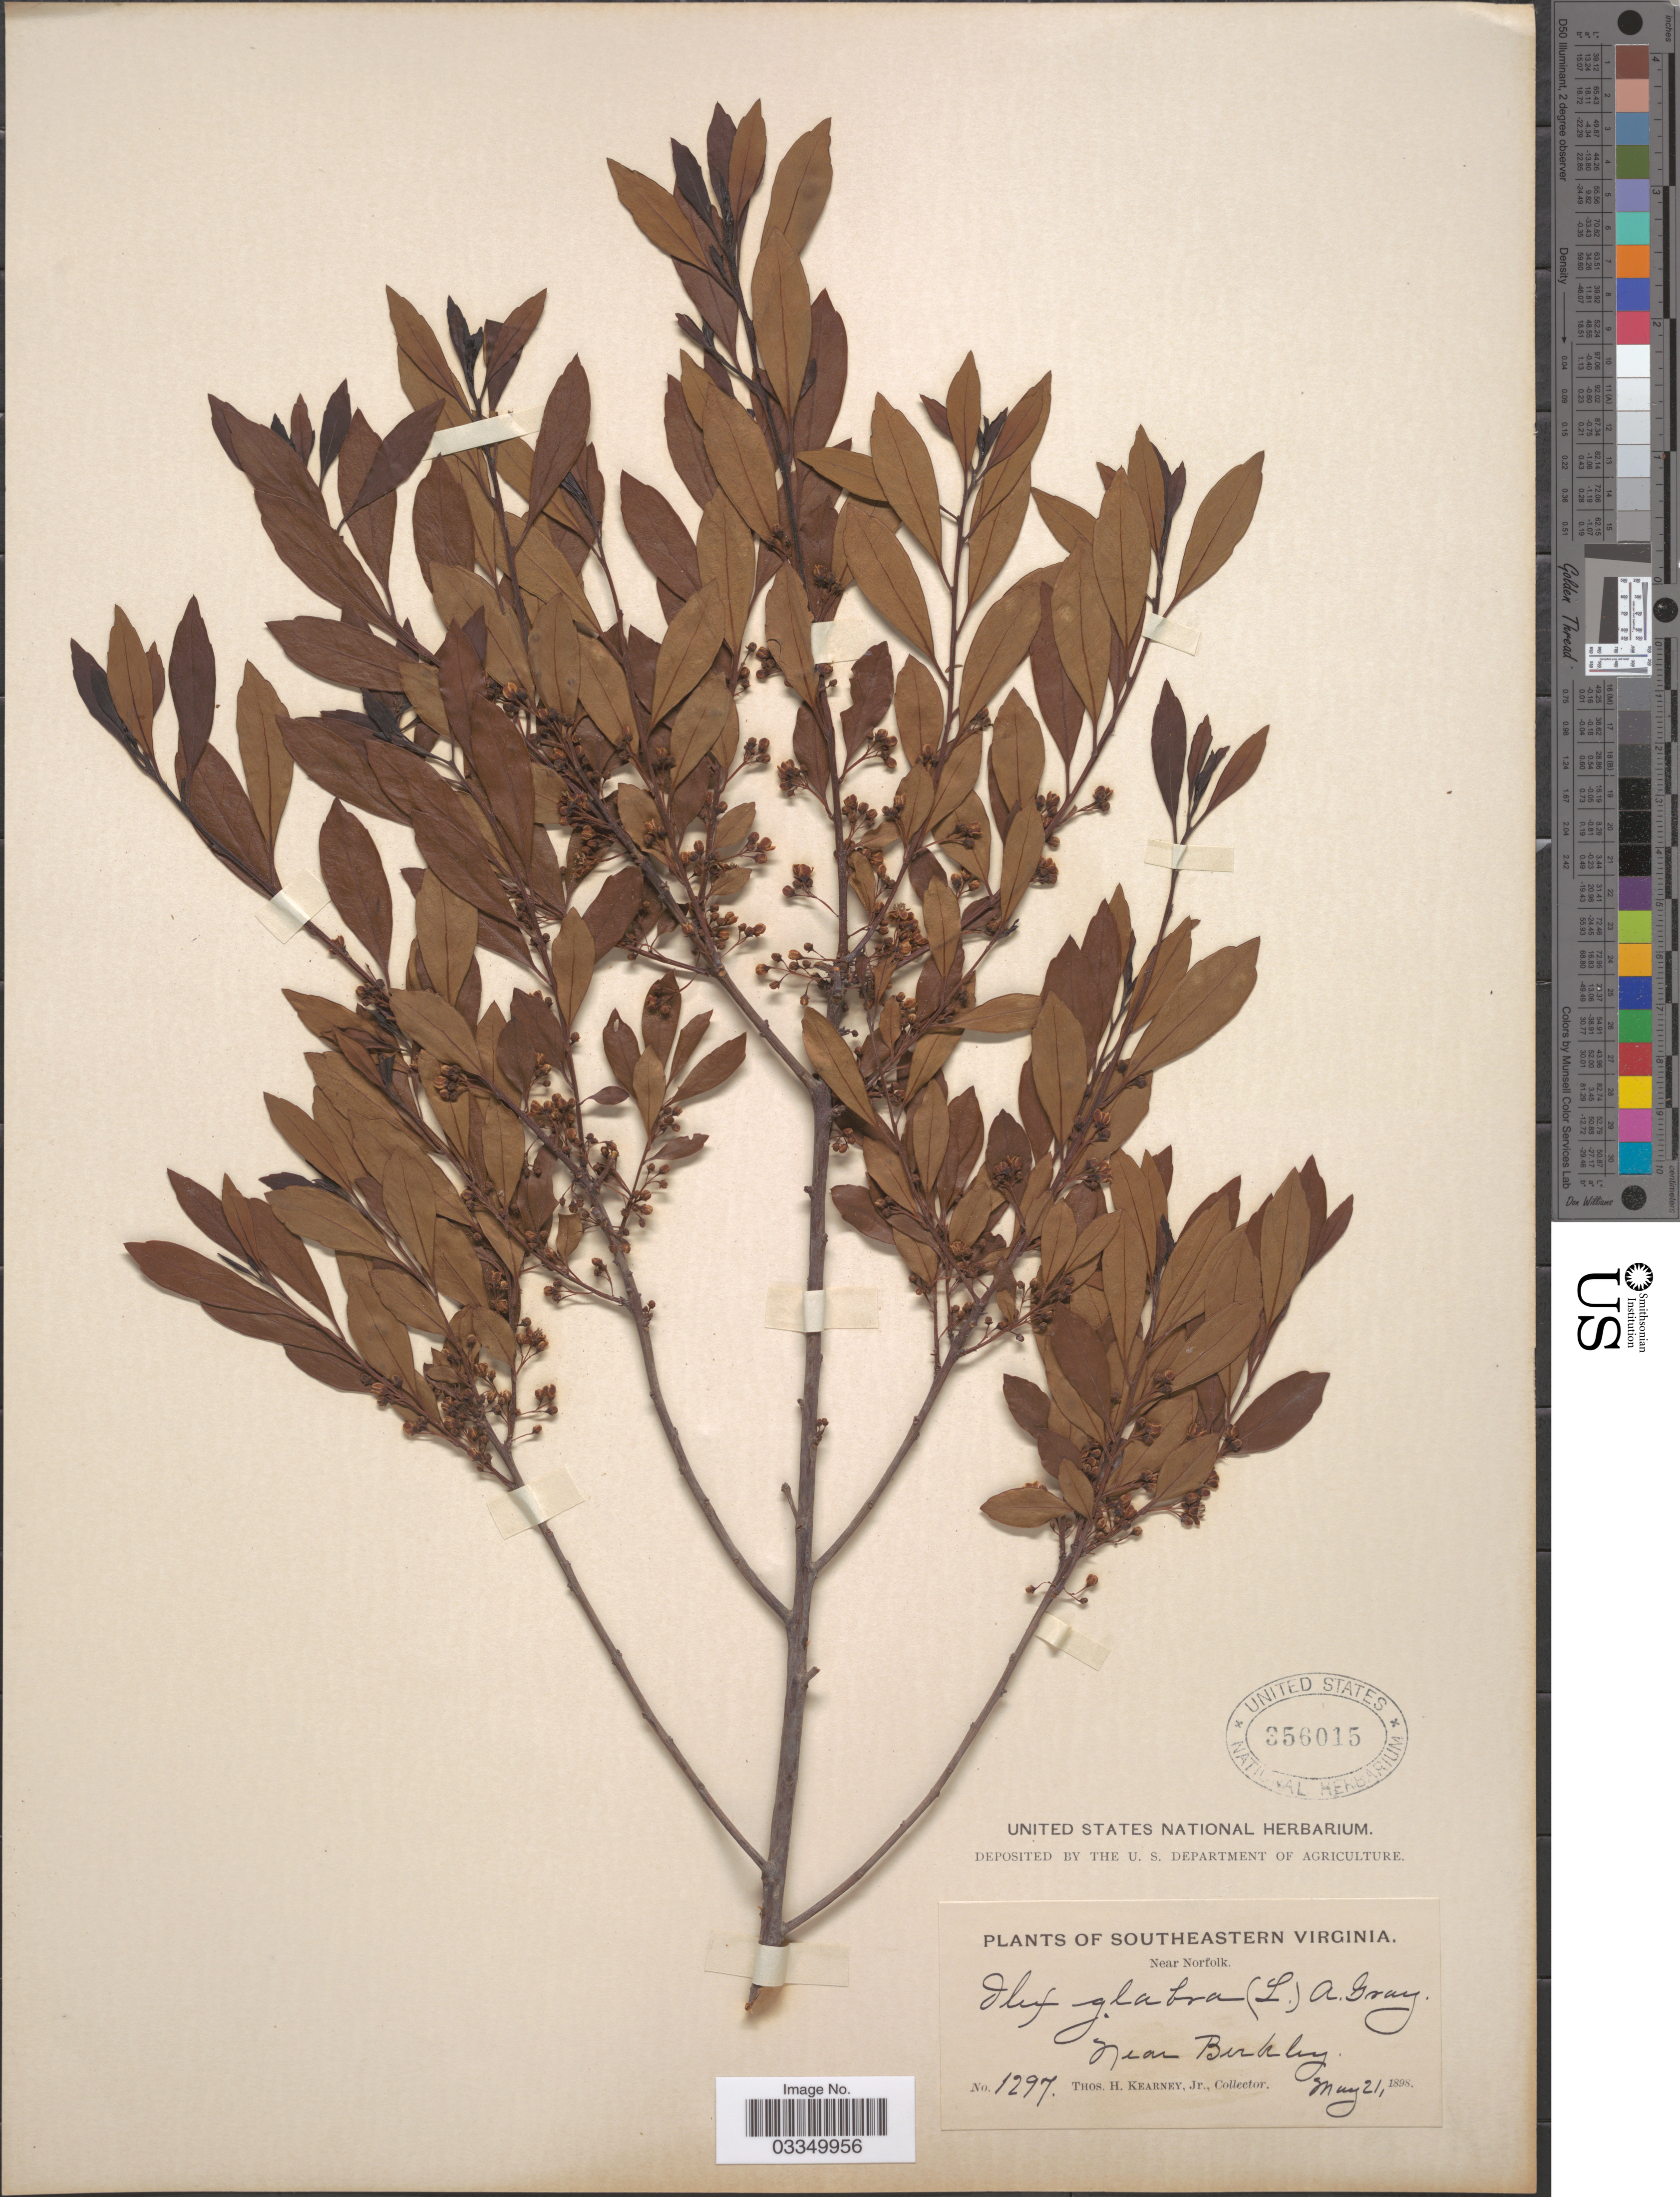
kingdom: Plantae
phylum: Tracheophyta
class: Magnoliopsida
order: Aquifoliales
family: Aquifoliaceae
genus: Ilex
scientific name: Ilex glabra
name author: (L.) A. Gray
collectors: T. H. Kearney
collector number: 1297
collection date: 1898-05-21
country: United States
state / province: Virginia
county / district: City of Norfolk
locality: Southeastern Virginia. Near Norfolk. Near Berkley.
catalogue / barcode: US 356015